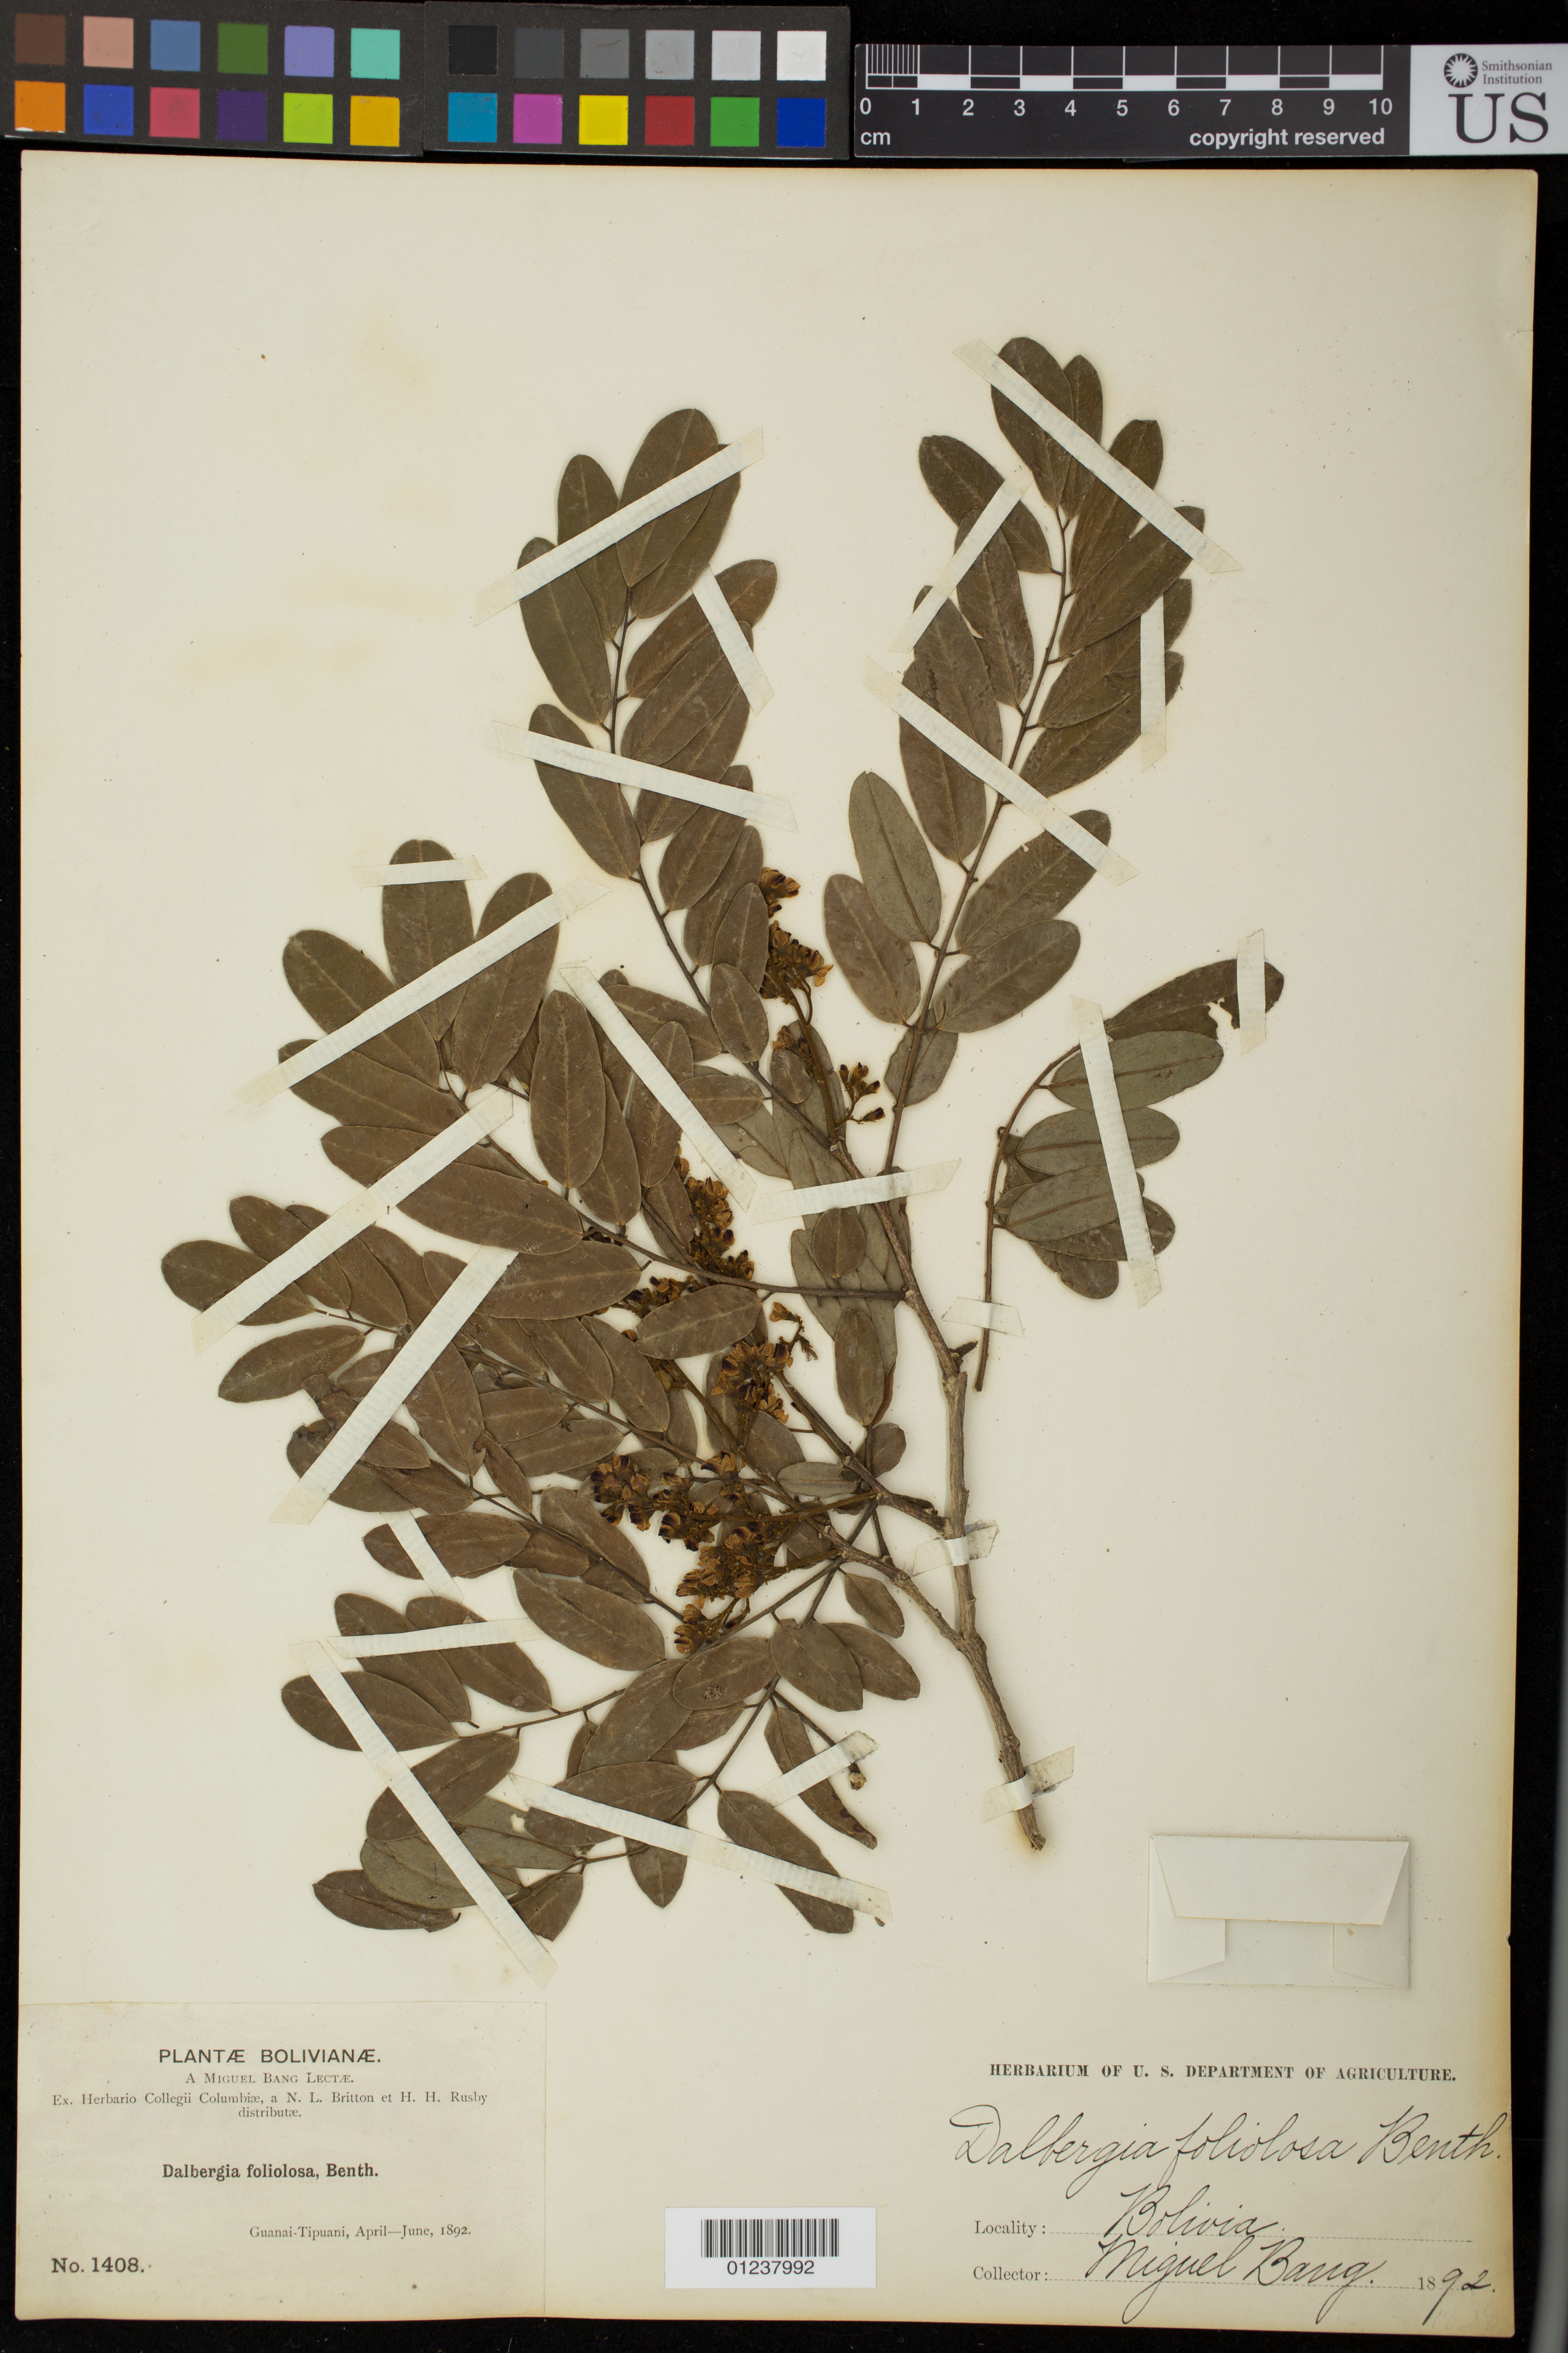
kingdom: Plantae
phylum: Tracheophyta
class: Magnoliopsida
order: Fabales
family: Fabaceae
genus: Dalbergia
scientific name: Dalbergia foliosa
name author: (Benth.) A.M. Carvalho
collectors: M. Bang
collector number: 1408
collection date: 1892-04/1892-06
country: Bolivia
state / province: La Paz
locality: Guanai-Tipuani, Bolivia